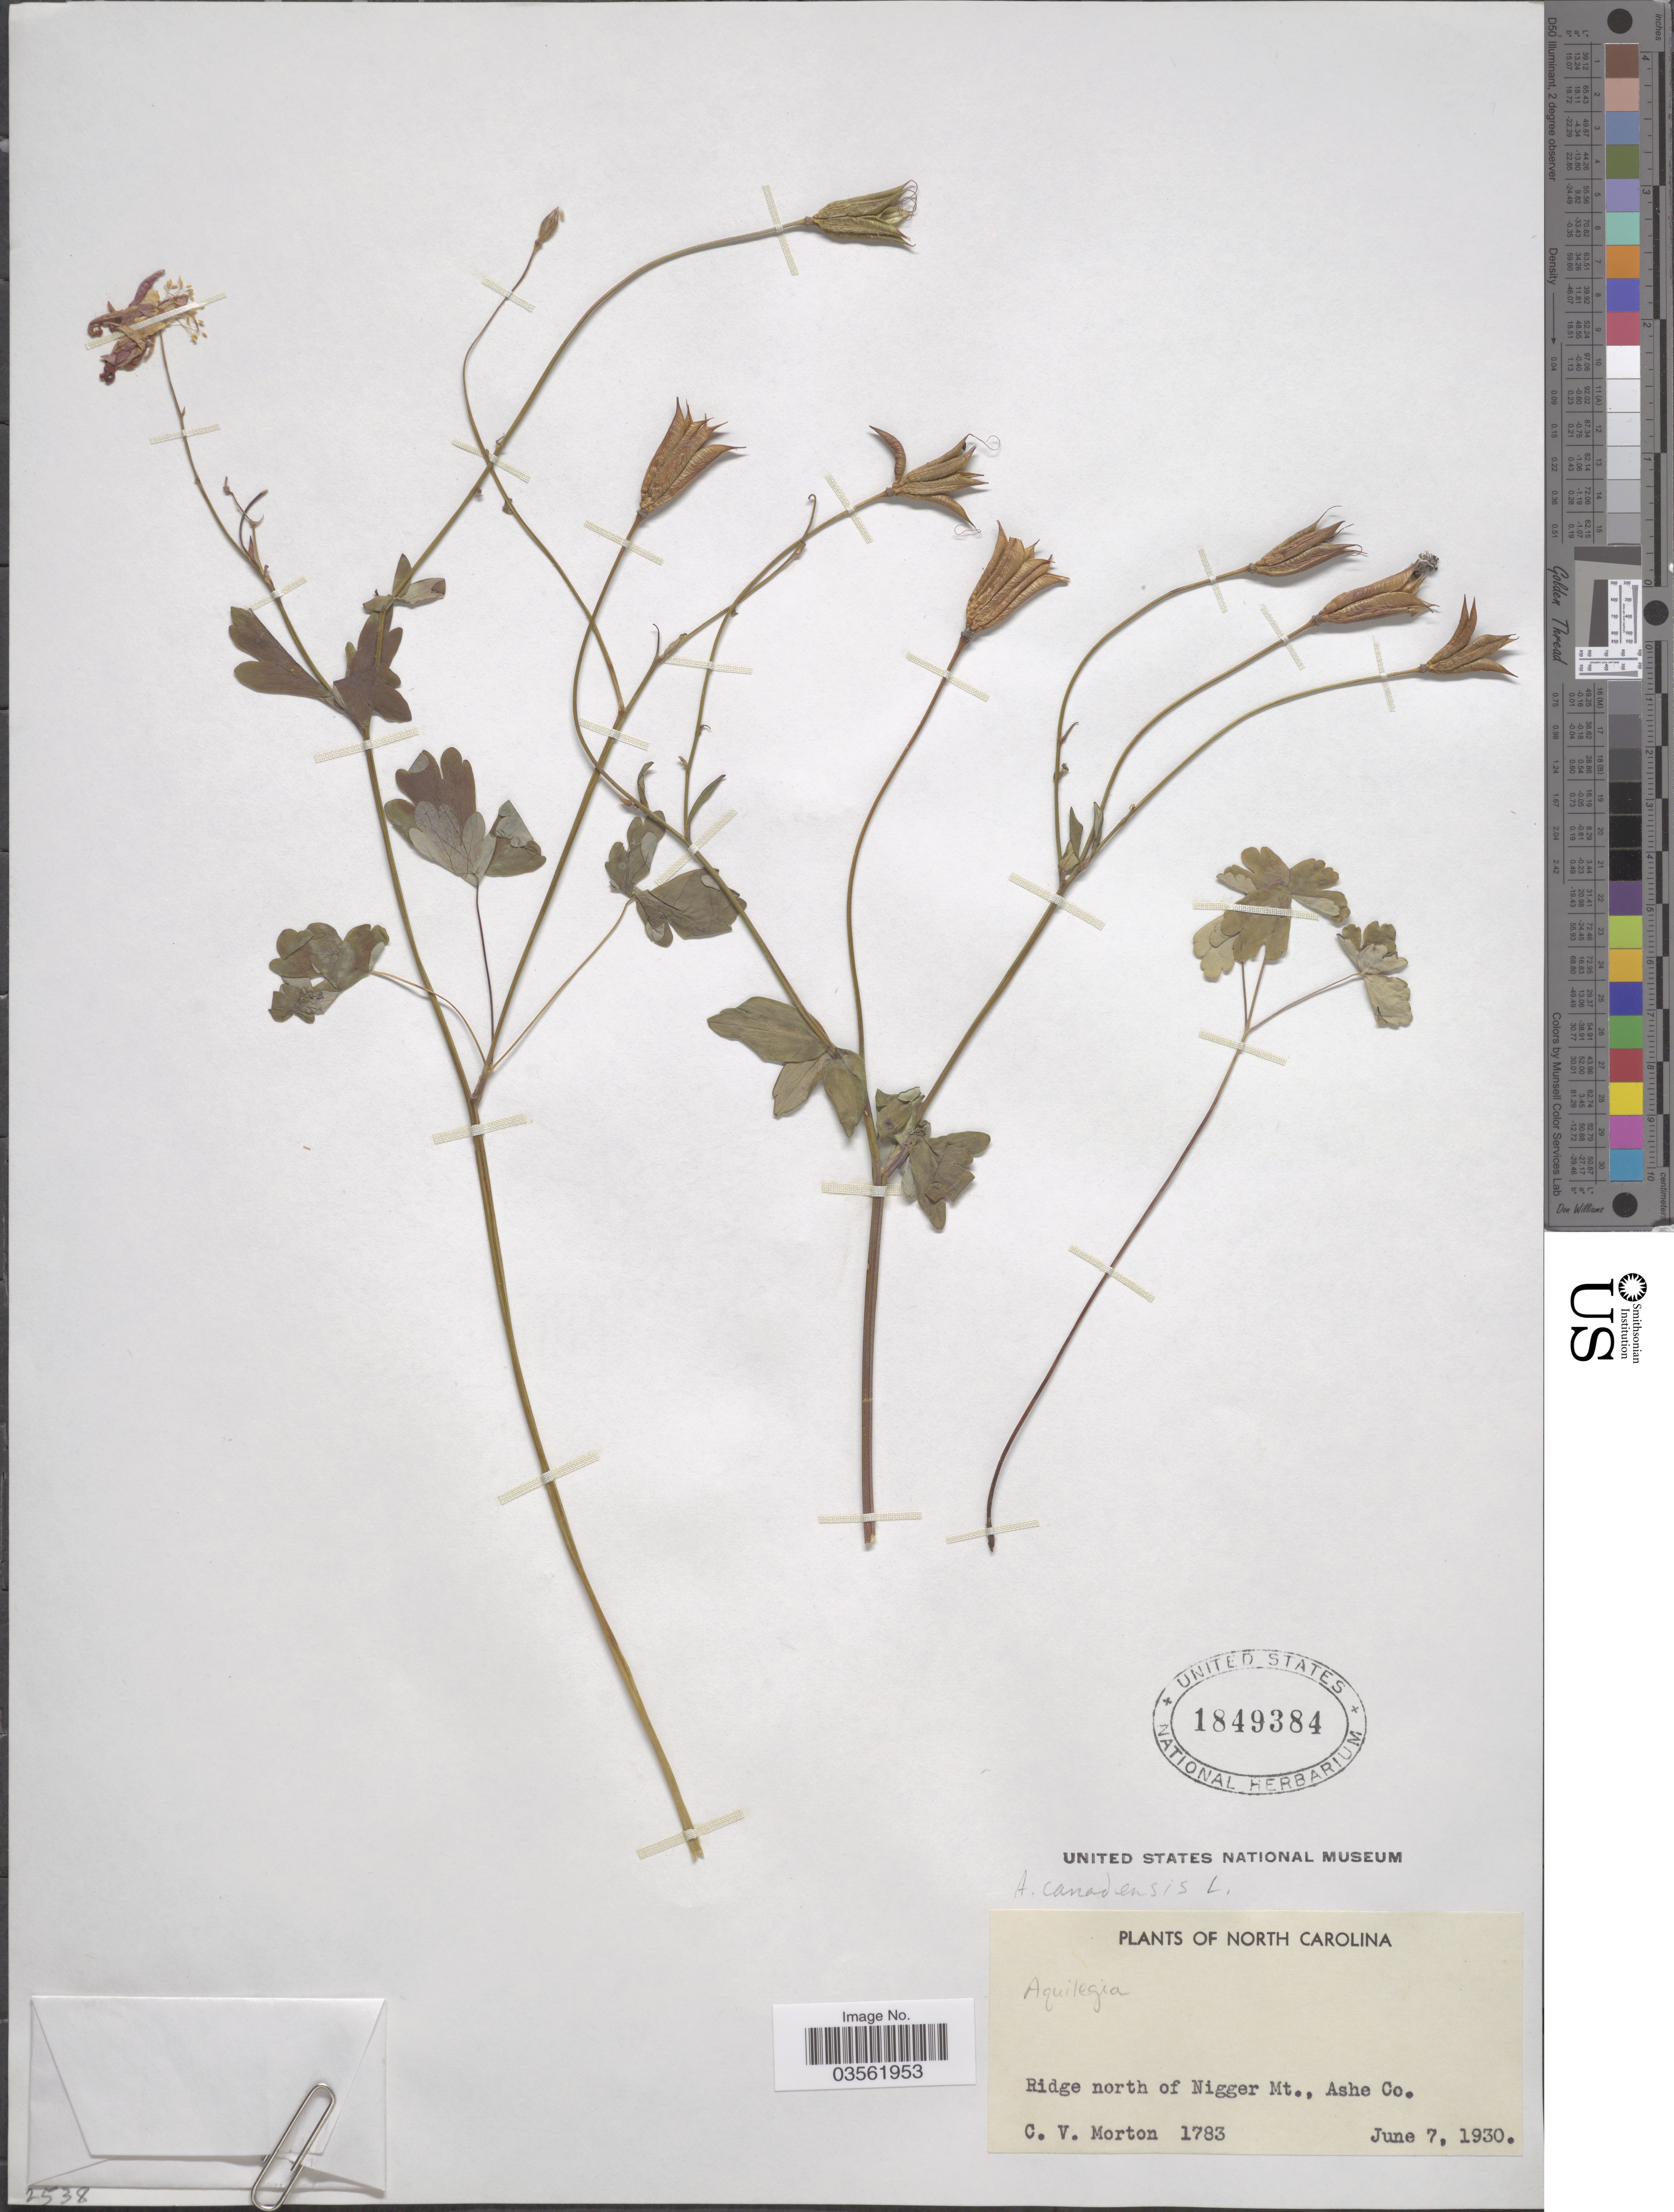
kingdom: Plantae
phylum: Tracheophyta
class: Magnoliopsida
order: Ranunculales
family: Ranunculaceae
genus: Aquilegia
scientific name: Aquilegia sp.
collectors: C. V. Morton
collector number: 1783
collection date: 1930-06-07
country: United States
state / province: North Carolina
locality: Ridge north of Nigger Mt., Ashe Co.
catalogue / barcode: US 1849384